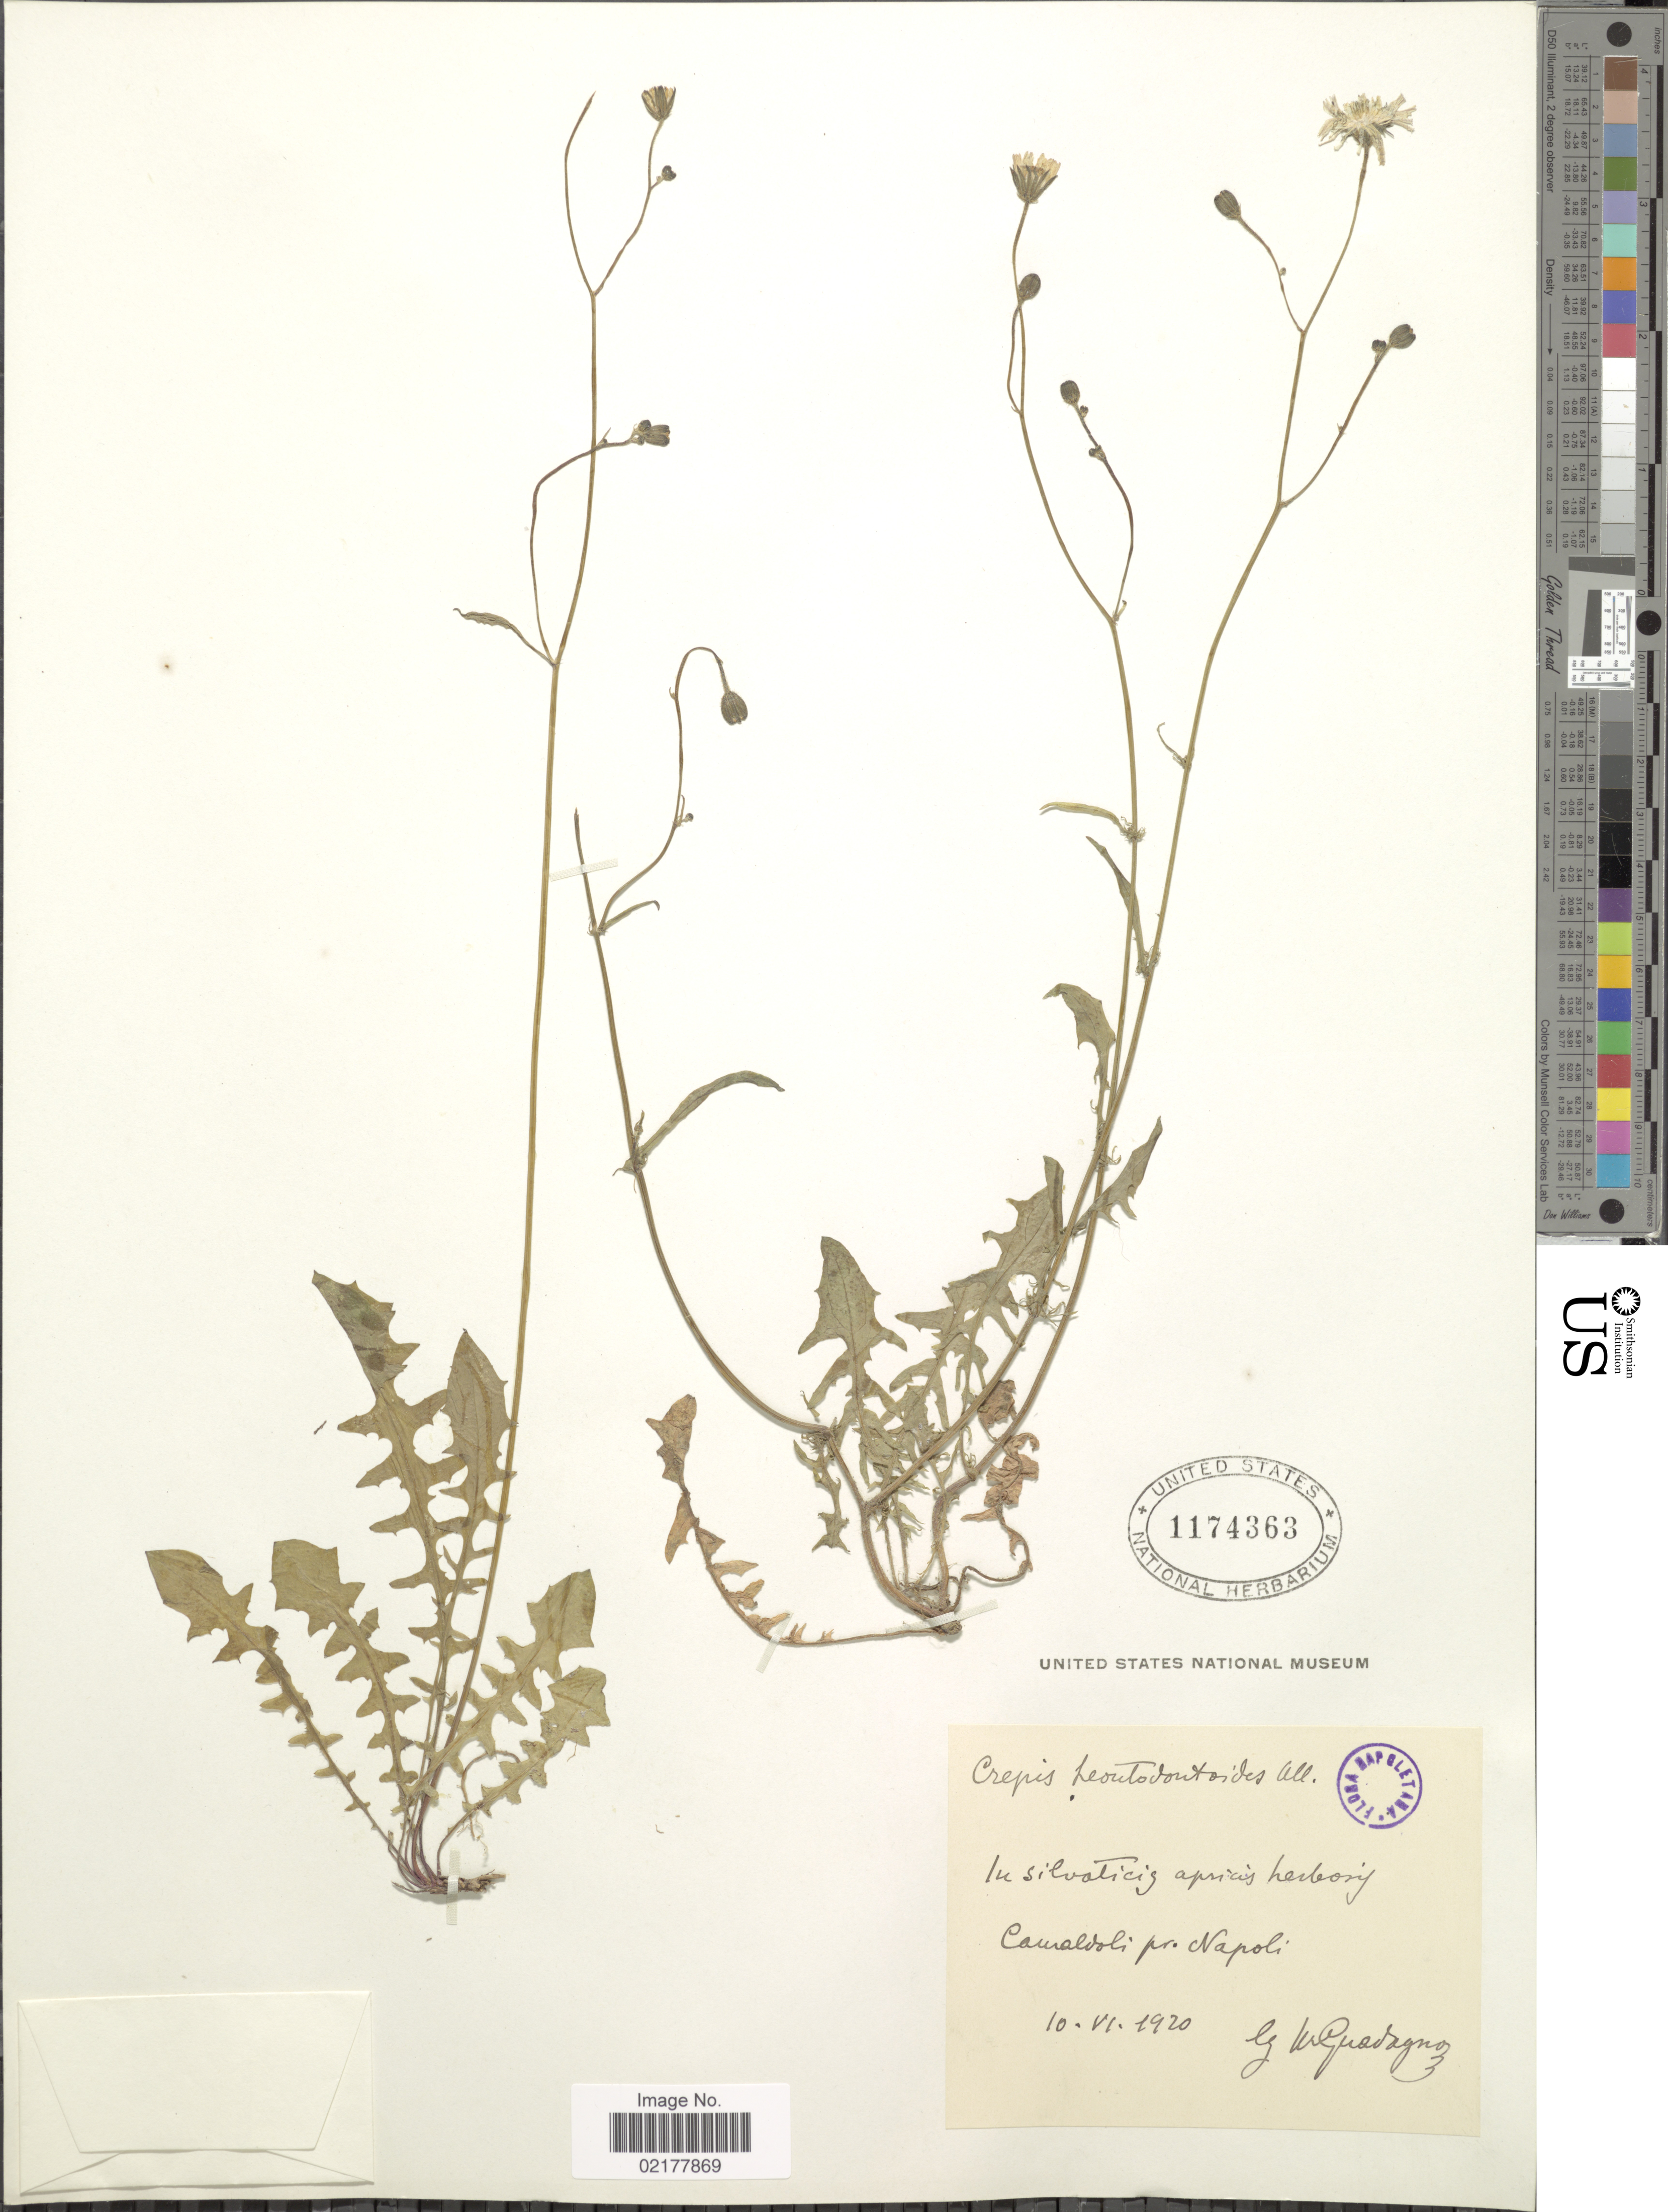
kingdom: Plantae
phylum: Tracheophyta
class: Magnoliopsida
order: Asterales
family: Asteraceae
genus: Crepis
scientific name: Crepis leontodontoides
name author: All.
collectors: M. Guadagno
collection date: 1920-06-10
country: Italy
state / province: Campania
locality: Camaldoli pr. Napoli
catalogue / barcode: US 1174363